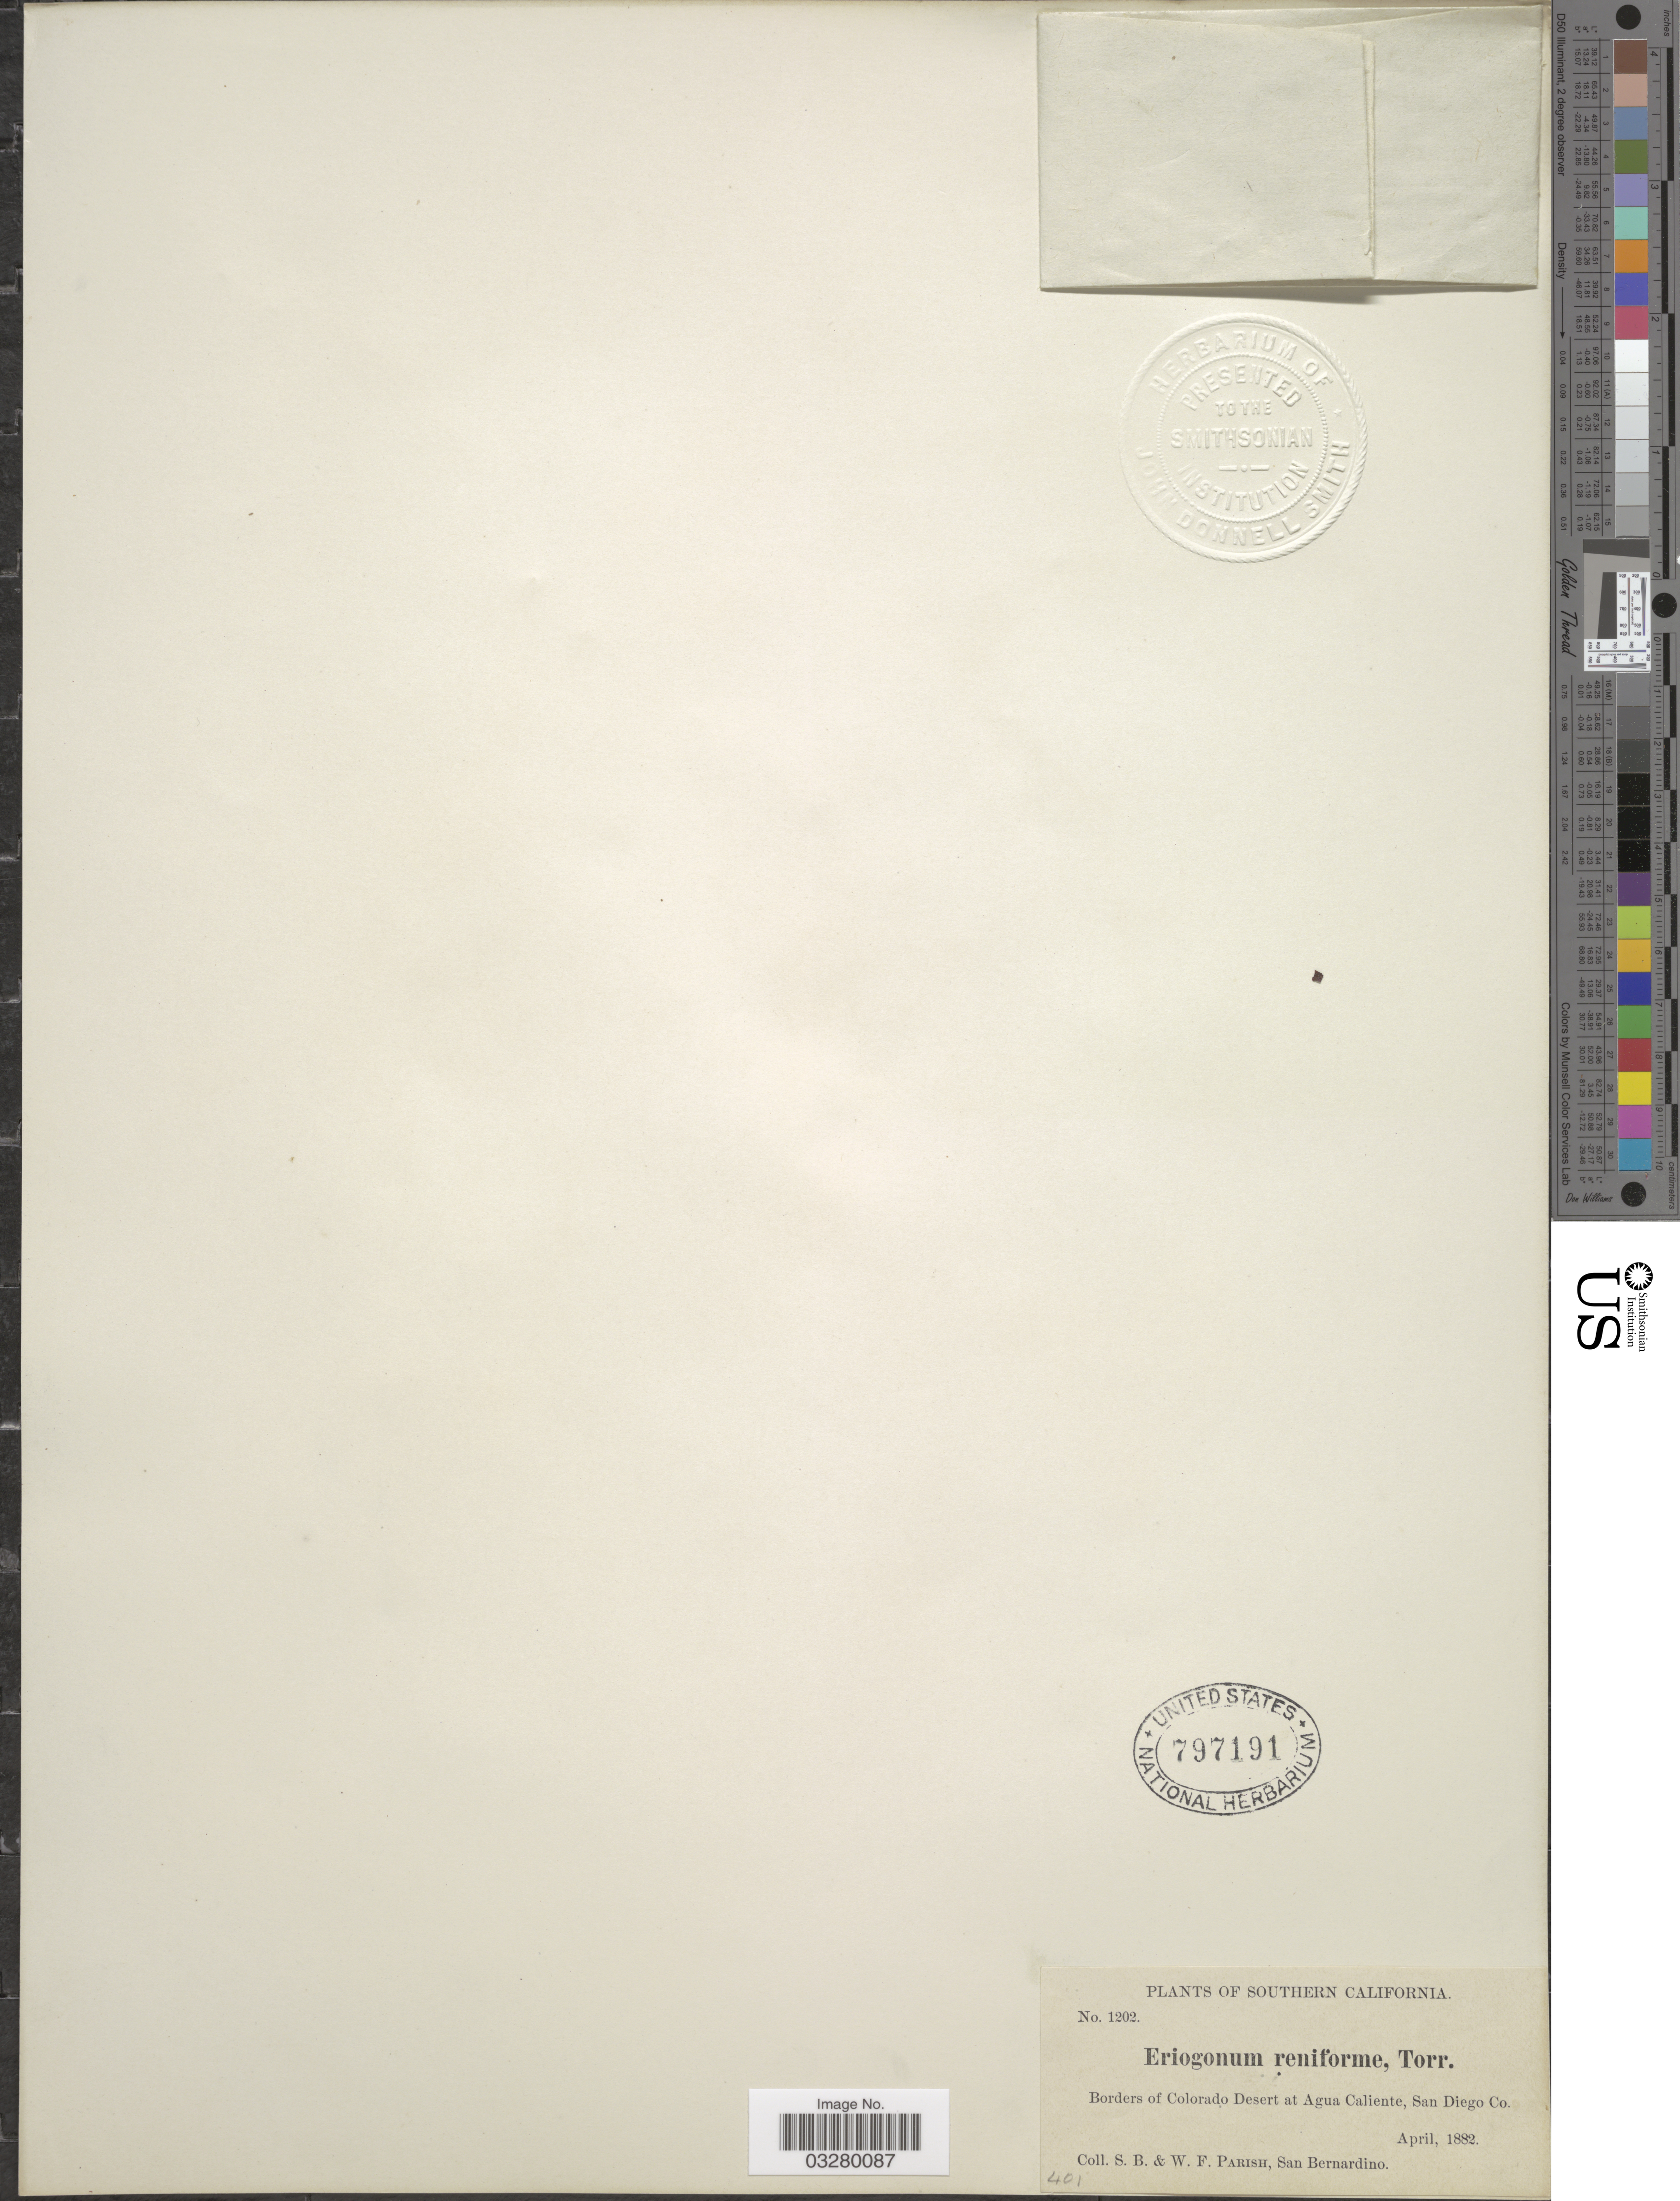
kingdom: Plantae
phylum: Tracheophyta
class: Magnoliopsida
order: Caryophyllales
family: Polygonaceae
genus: Eriogonum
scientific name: Eriogonum reniforme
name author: Torr. & Frém.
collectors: S. B. Parish & W. F. Parish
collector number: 1202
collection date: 1882-04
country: United States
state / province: California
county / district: San Diego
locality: Southern California. Borders of Colorado Desert at Agua Caliente, San Diego Co.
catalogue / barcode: US 797191